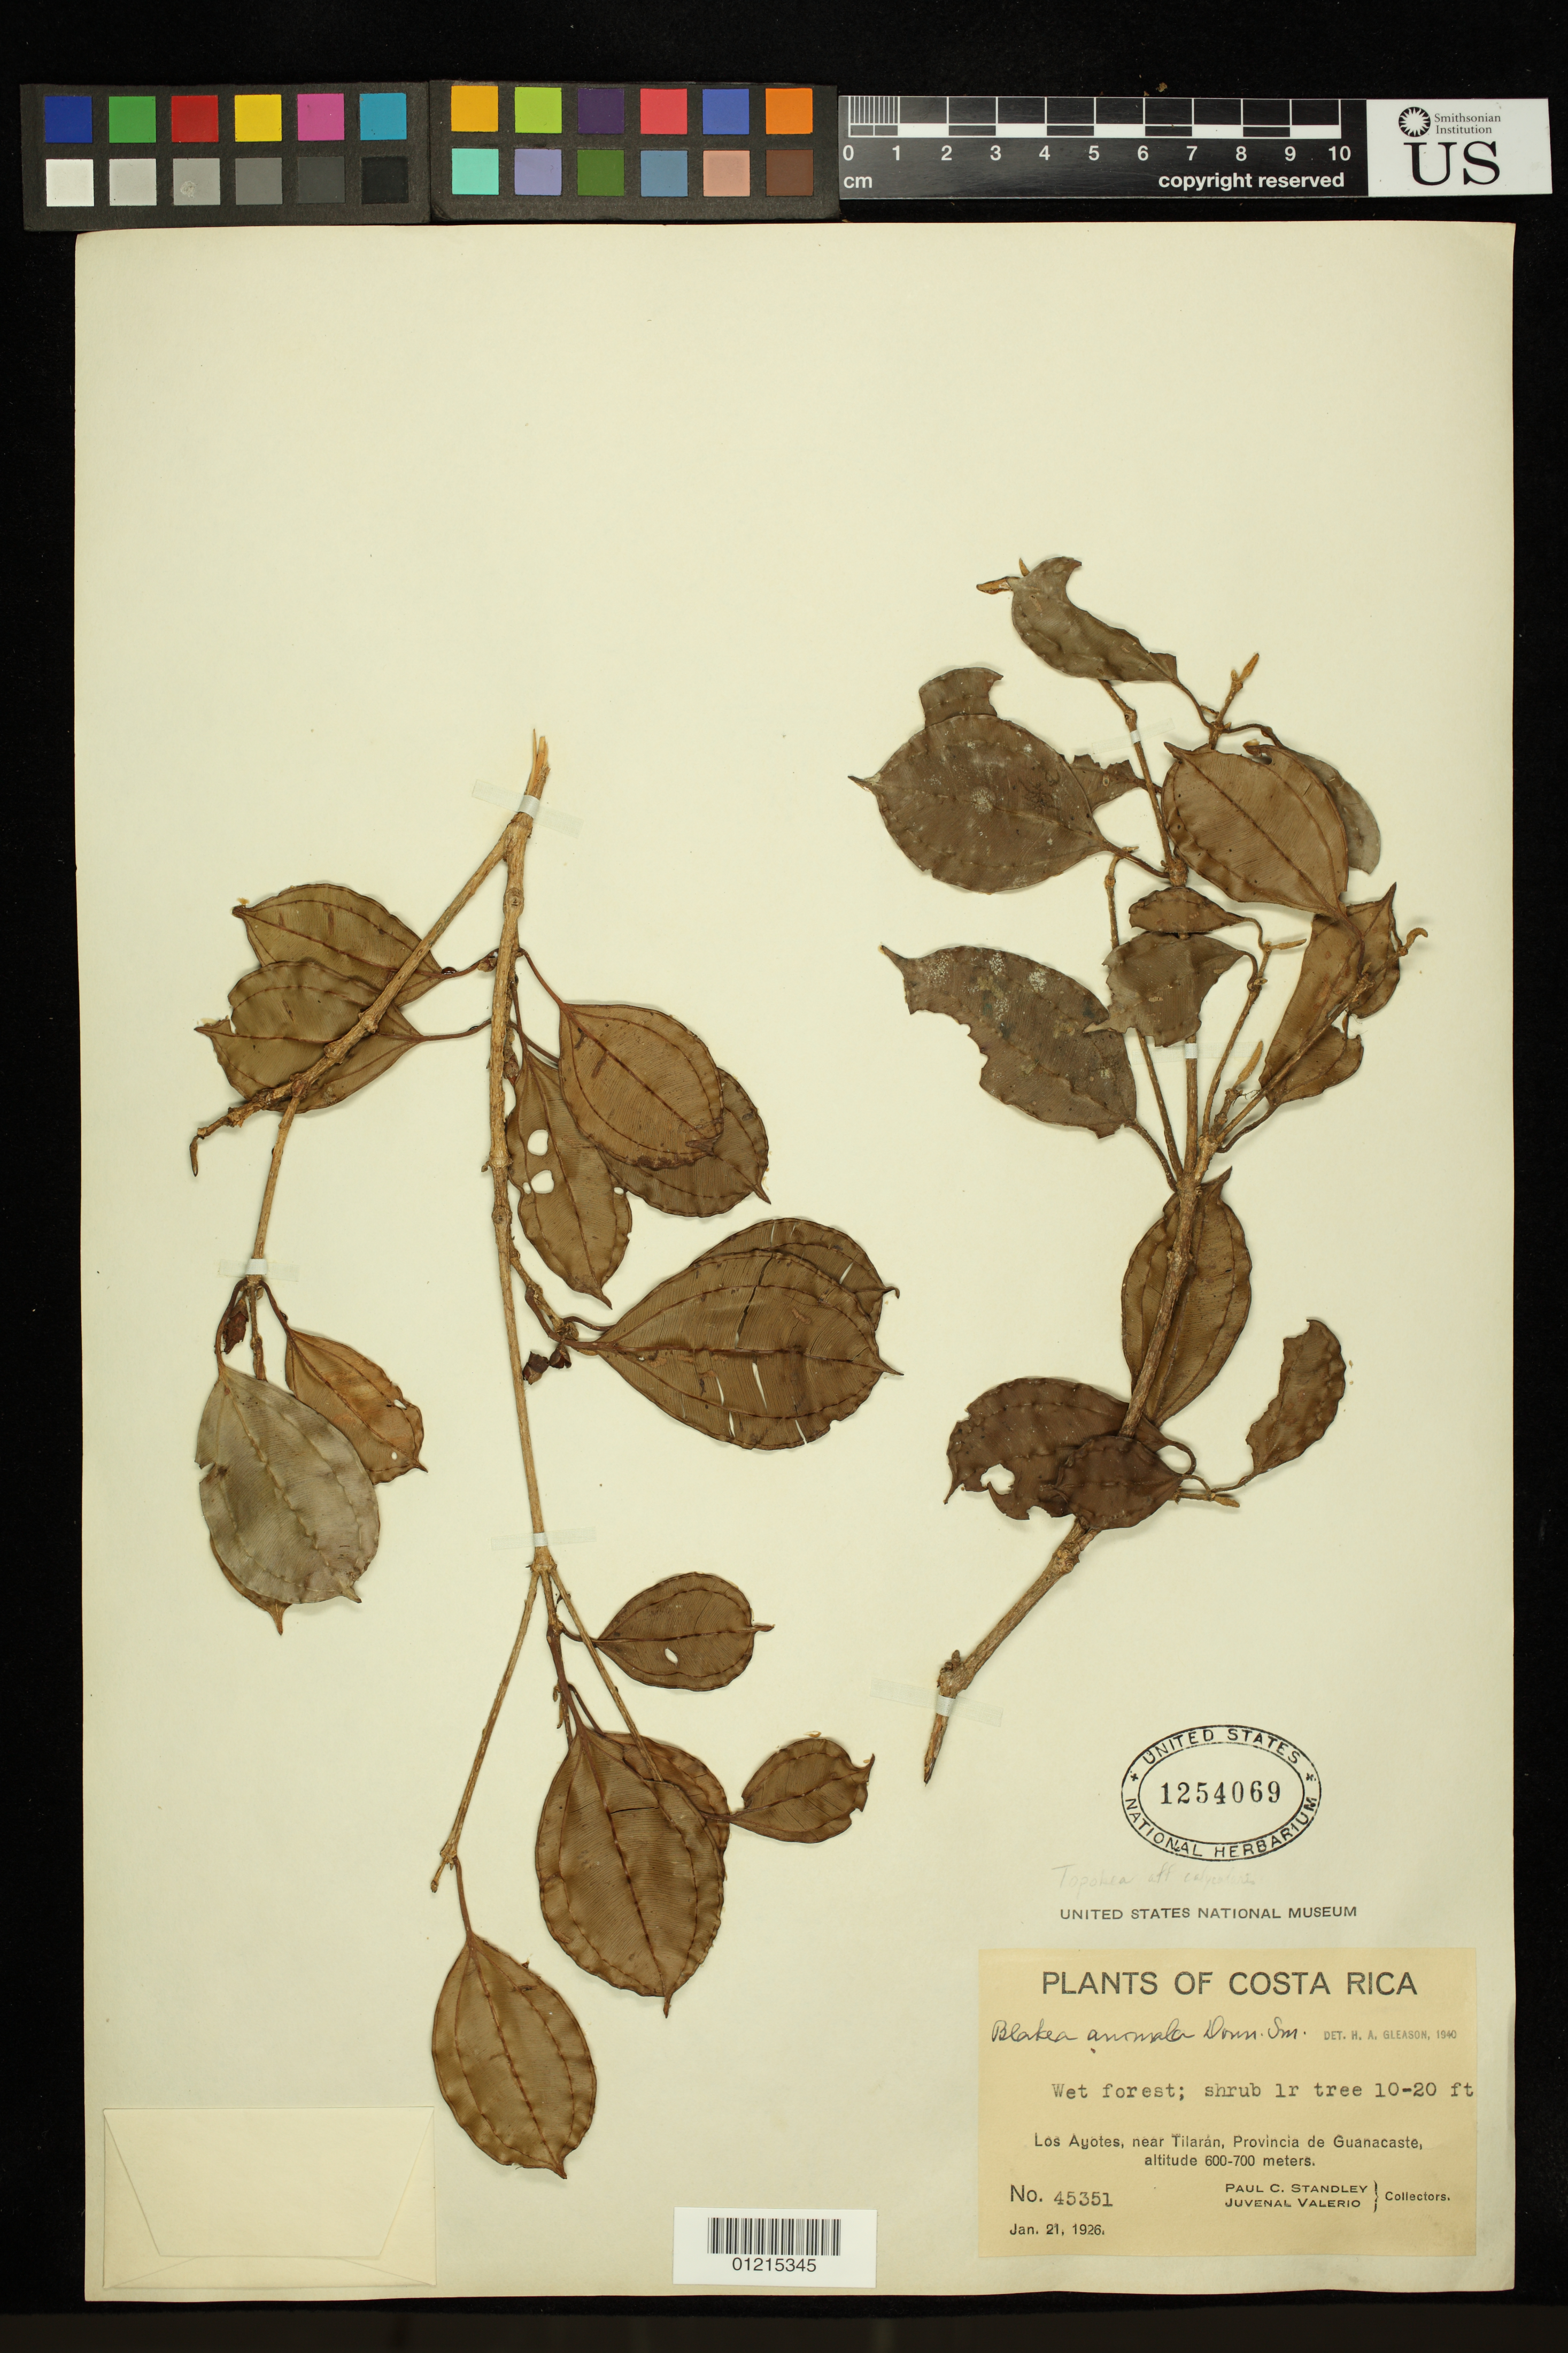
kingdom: Plantae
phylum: Tracheophyta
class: Magnoliopsida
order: Myrtales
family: Melastomataceae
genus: Topobea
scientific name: Topobea calycularis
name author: Naudin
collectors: P. C. Standley & J. Valerio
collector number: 45351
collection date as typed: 21 Jan 1926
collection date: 1926-01-21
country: Costa Rica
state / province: Guanacaste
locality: Los Ayotes, near Tilarán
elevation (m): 600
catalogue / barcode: US 1254069